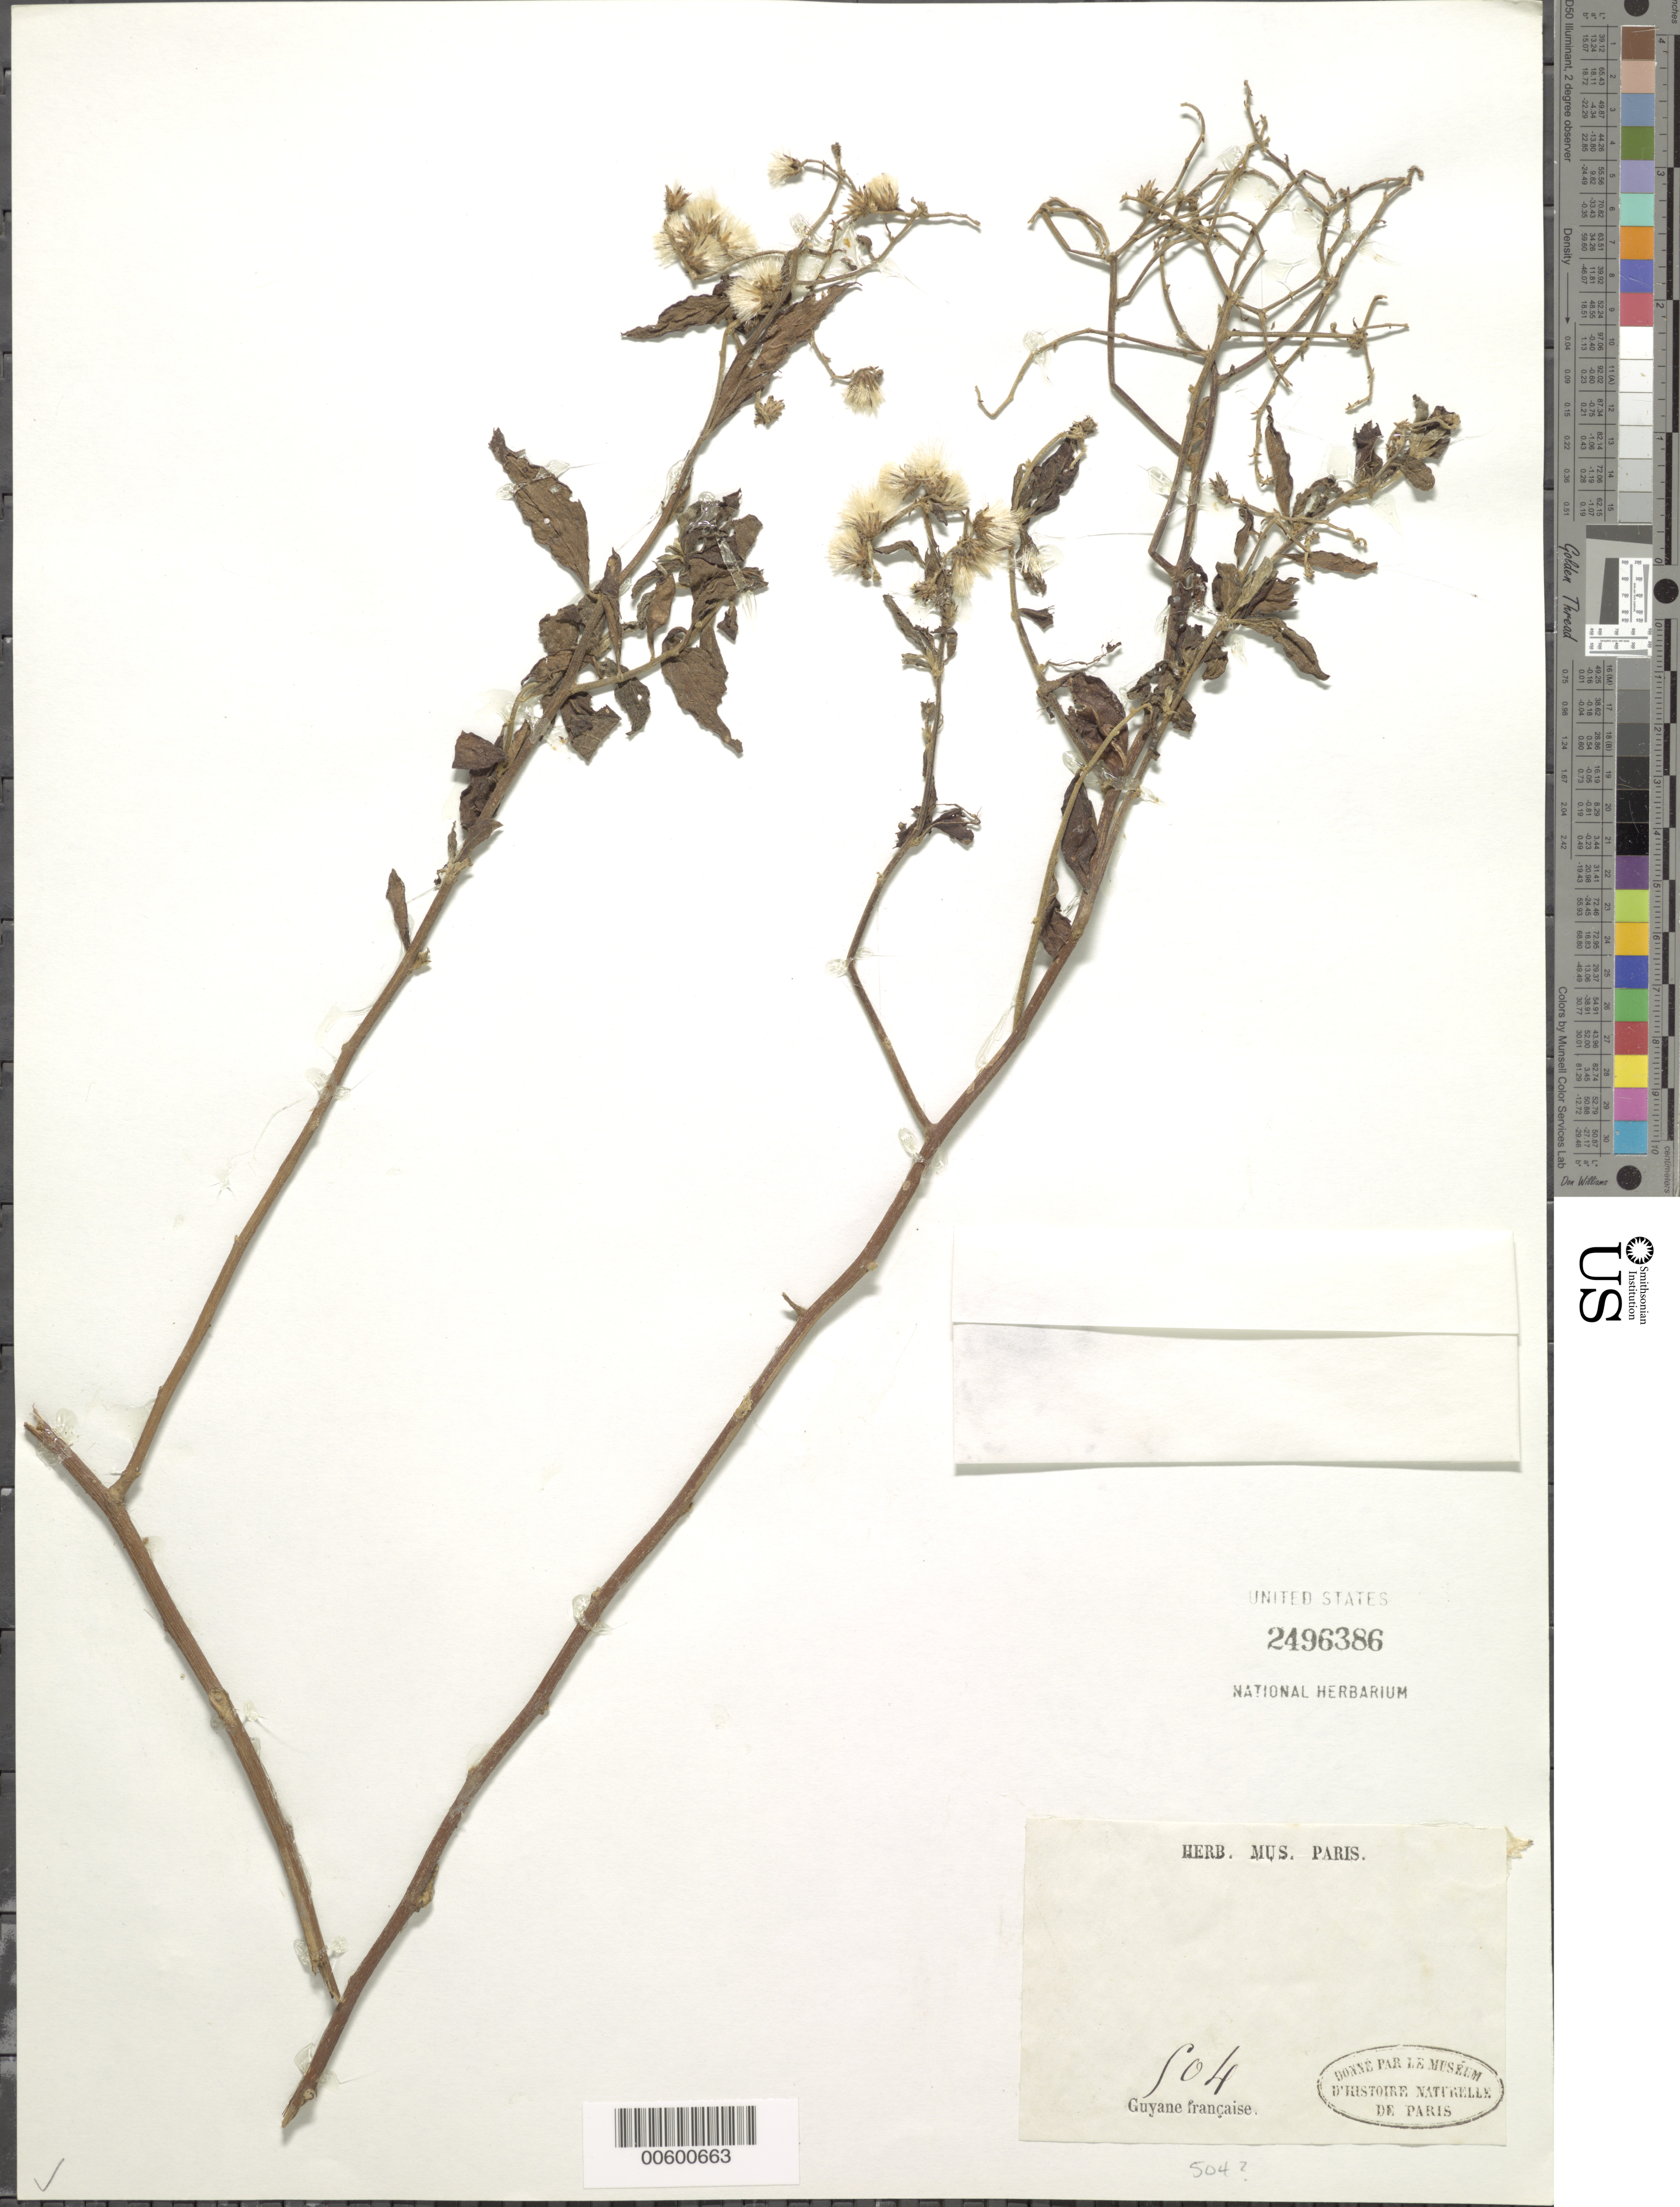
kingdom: Plantae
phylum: Tracheophyta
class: Magnoliopsida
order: Asterales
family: Asteraceae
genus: Cyrtocymura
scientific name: Cyrtocymura scorpioides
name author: (Lam.) H. Rob.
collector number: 504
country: French Guiana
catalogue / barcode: US 2496386